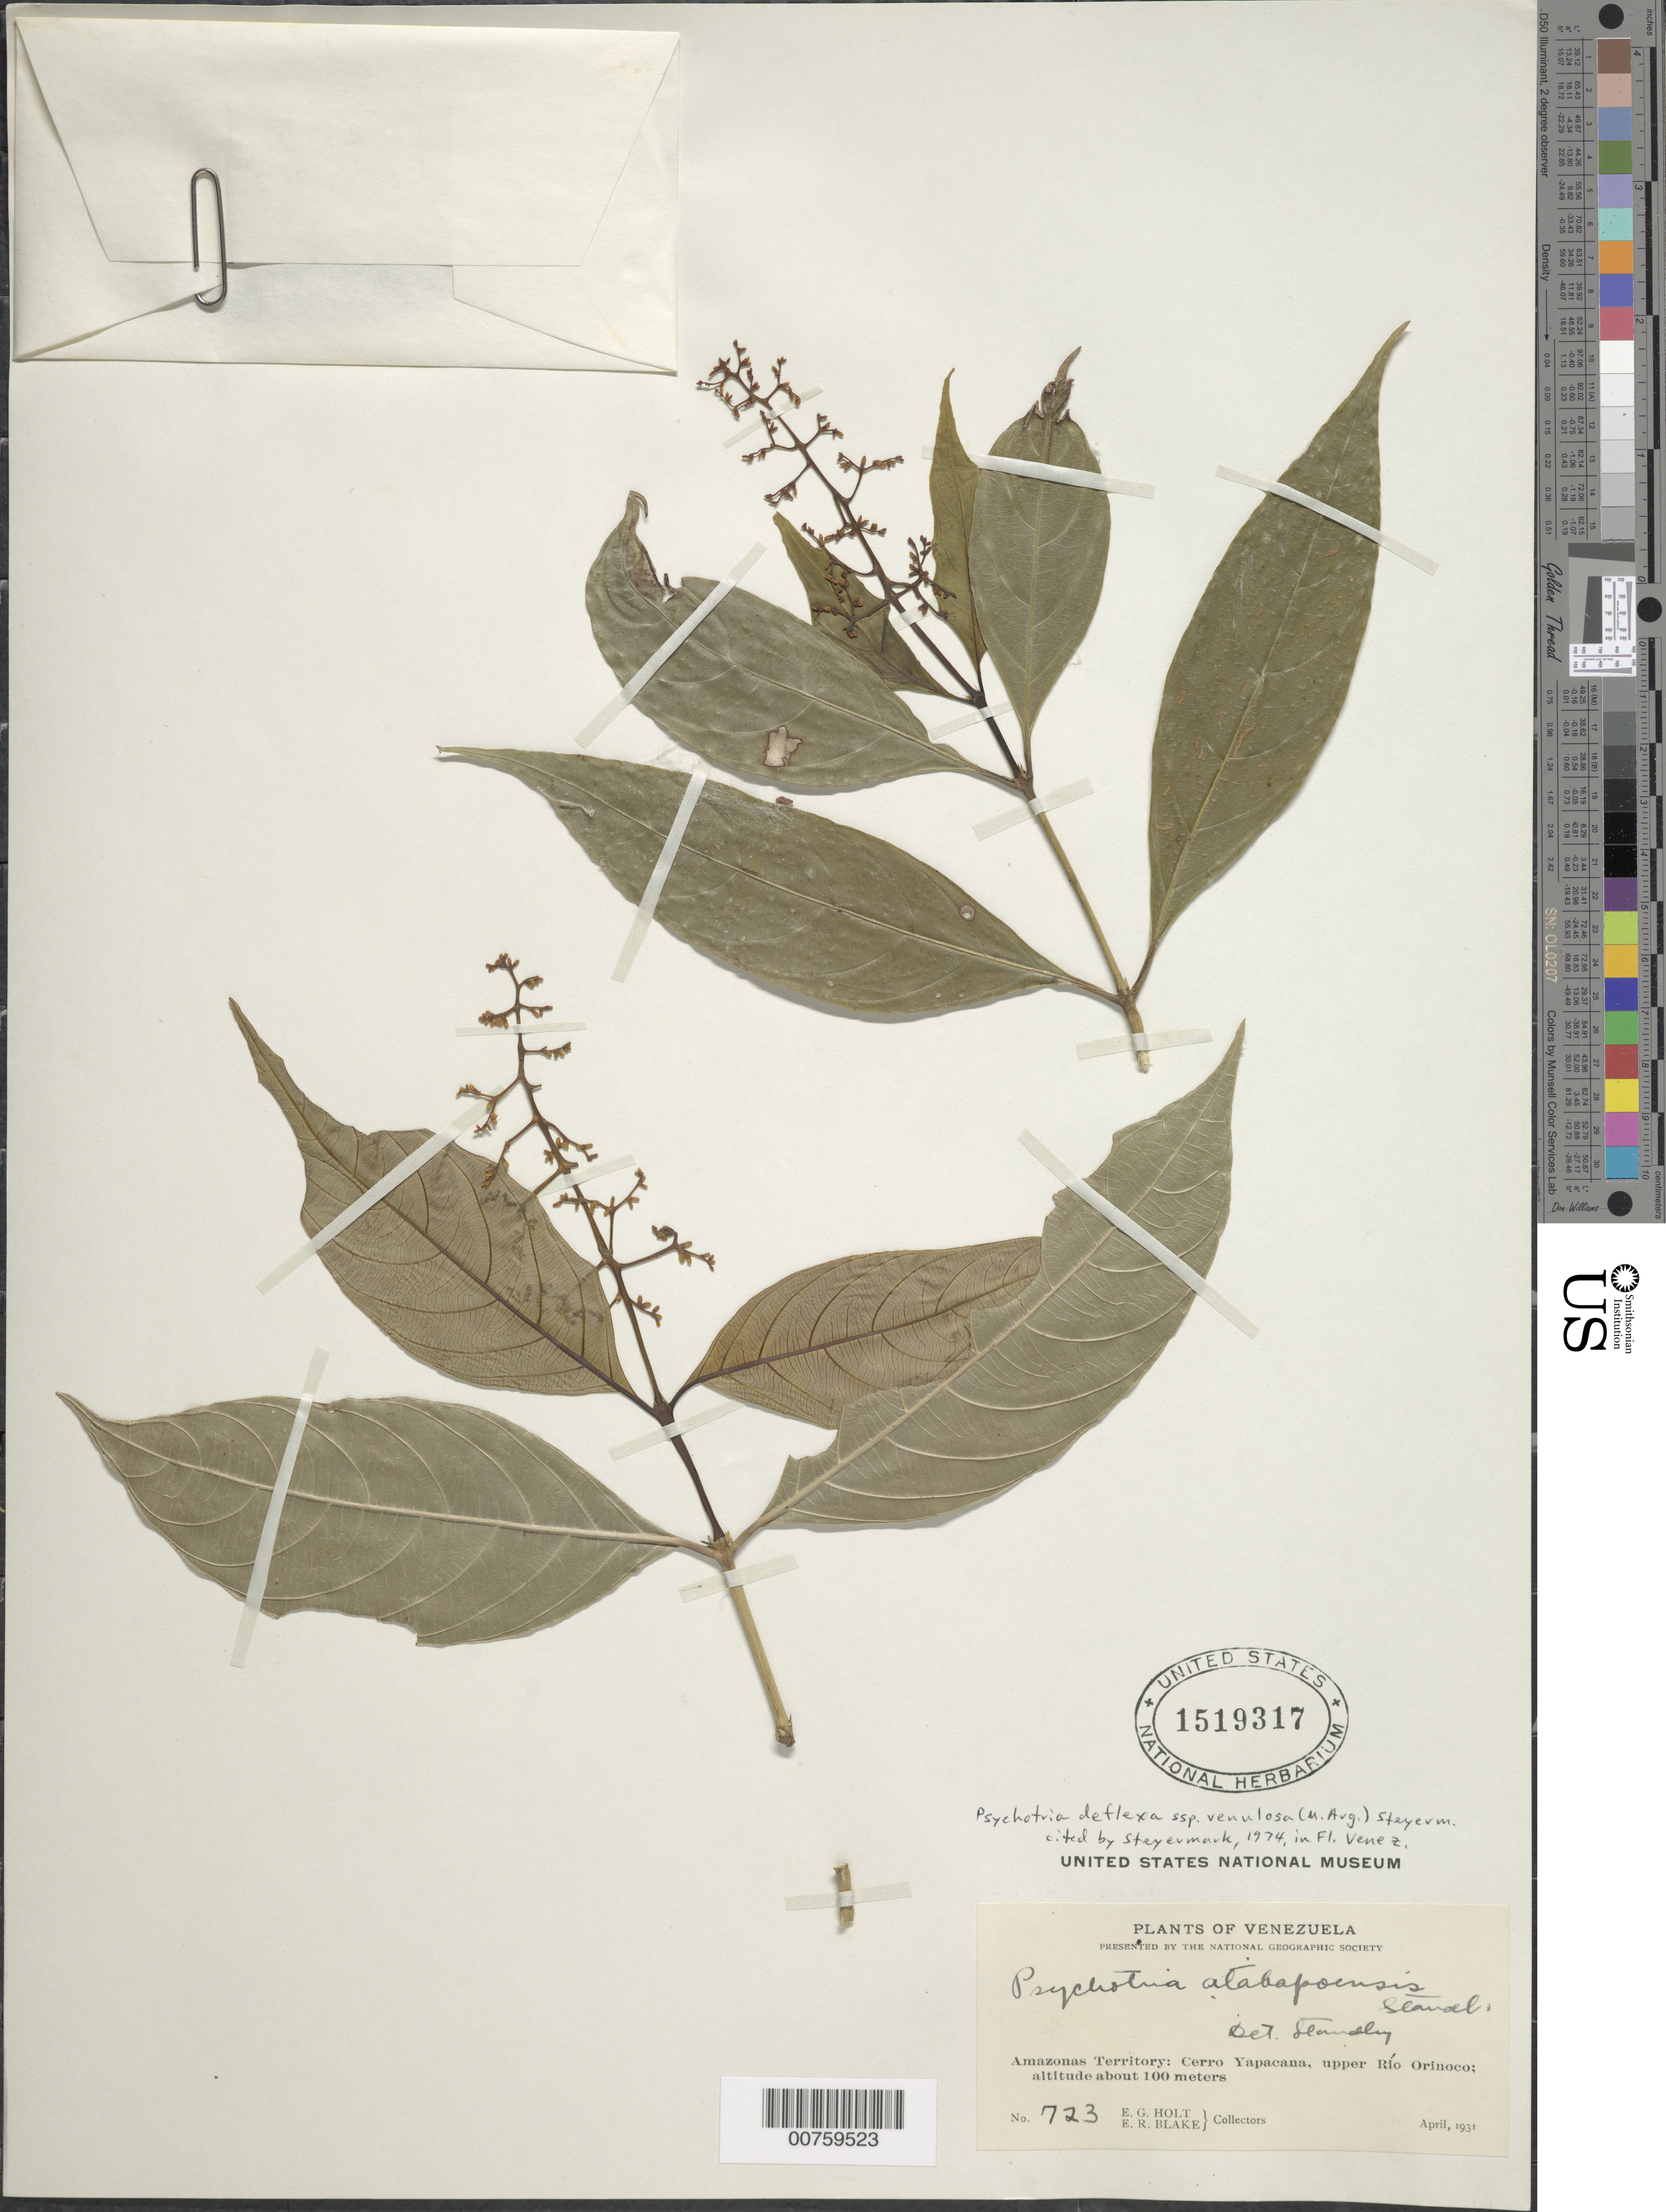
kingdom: Plantae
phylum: Tracheophyta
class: Magnoliopsida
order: Gentianales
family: Rubiaceae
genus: Psychotria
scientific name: Psychotria deflexa subsp. venulosa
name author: (Müll. Arg.) Steyerm.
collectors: E. Holt & E. R. Blake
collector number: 723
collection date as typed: Apr-31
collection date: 1931-04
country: Venezuela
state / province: Amazonas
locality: Cerro Yapacána, upper Río Orinoco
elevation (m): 100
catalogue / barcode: US 1519317